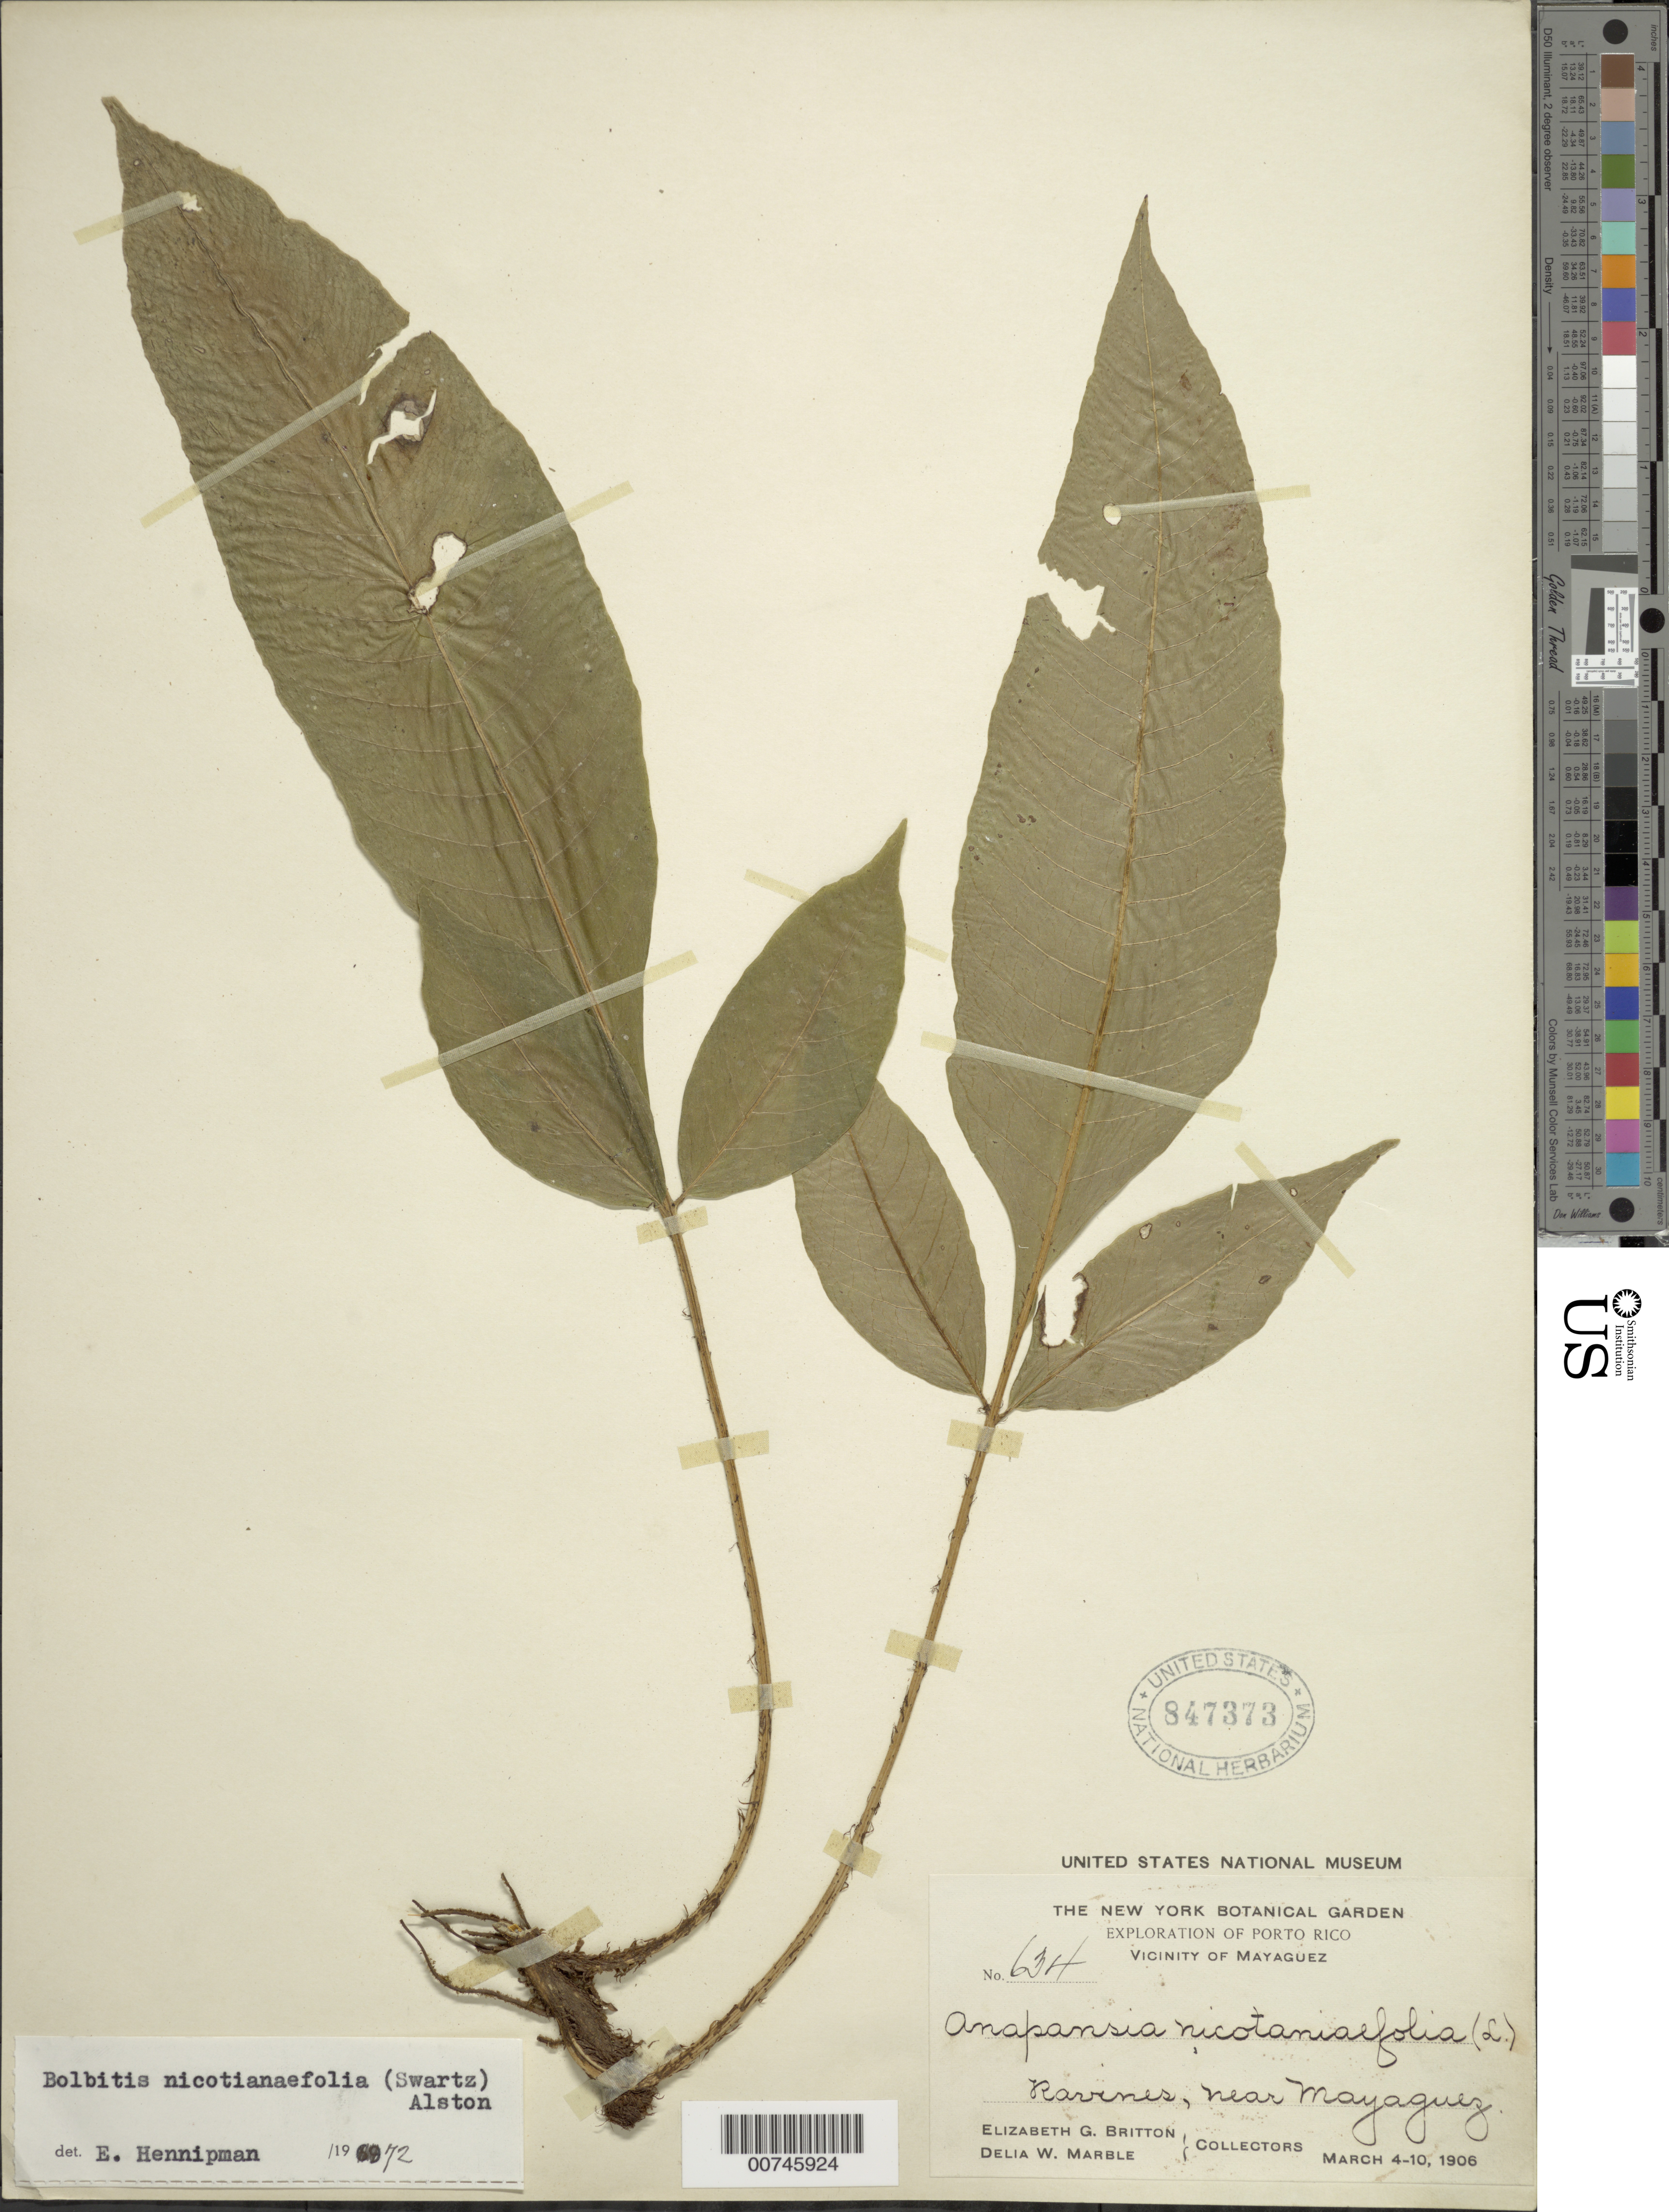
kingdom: Plantae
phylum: Tracheophyta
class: Polypodiopsida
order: Polypodiales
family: Dryopteridaceae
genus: Mickelia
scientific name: Mickelia nicotianifolia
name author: (Sw.) R.C. Moran et al.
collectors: E. G. Britton & D. W. Marble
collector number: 634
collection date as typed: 04 Mar 1906 to 10 Mar 1906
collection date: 1906-03-04/1906-03-10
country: Puerto Rico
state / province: Mayagüez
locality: Vicinity of Mayaguez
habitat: Ravines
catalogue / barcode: US 847373